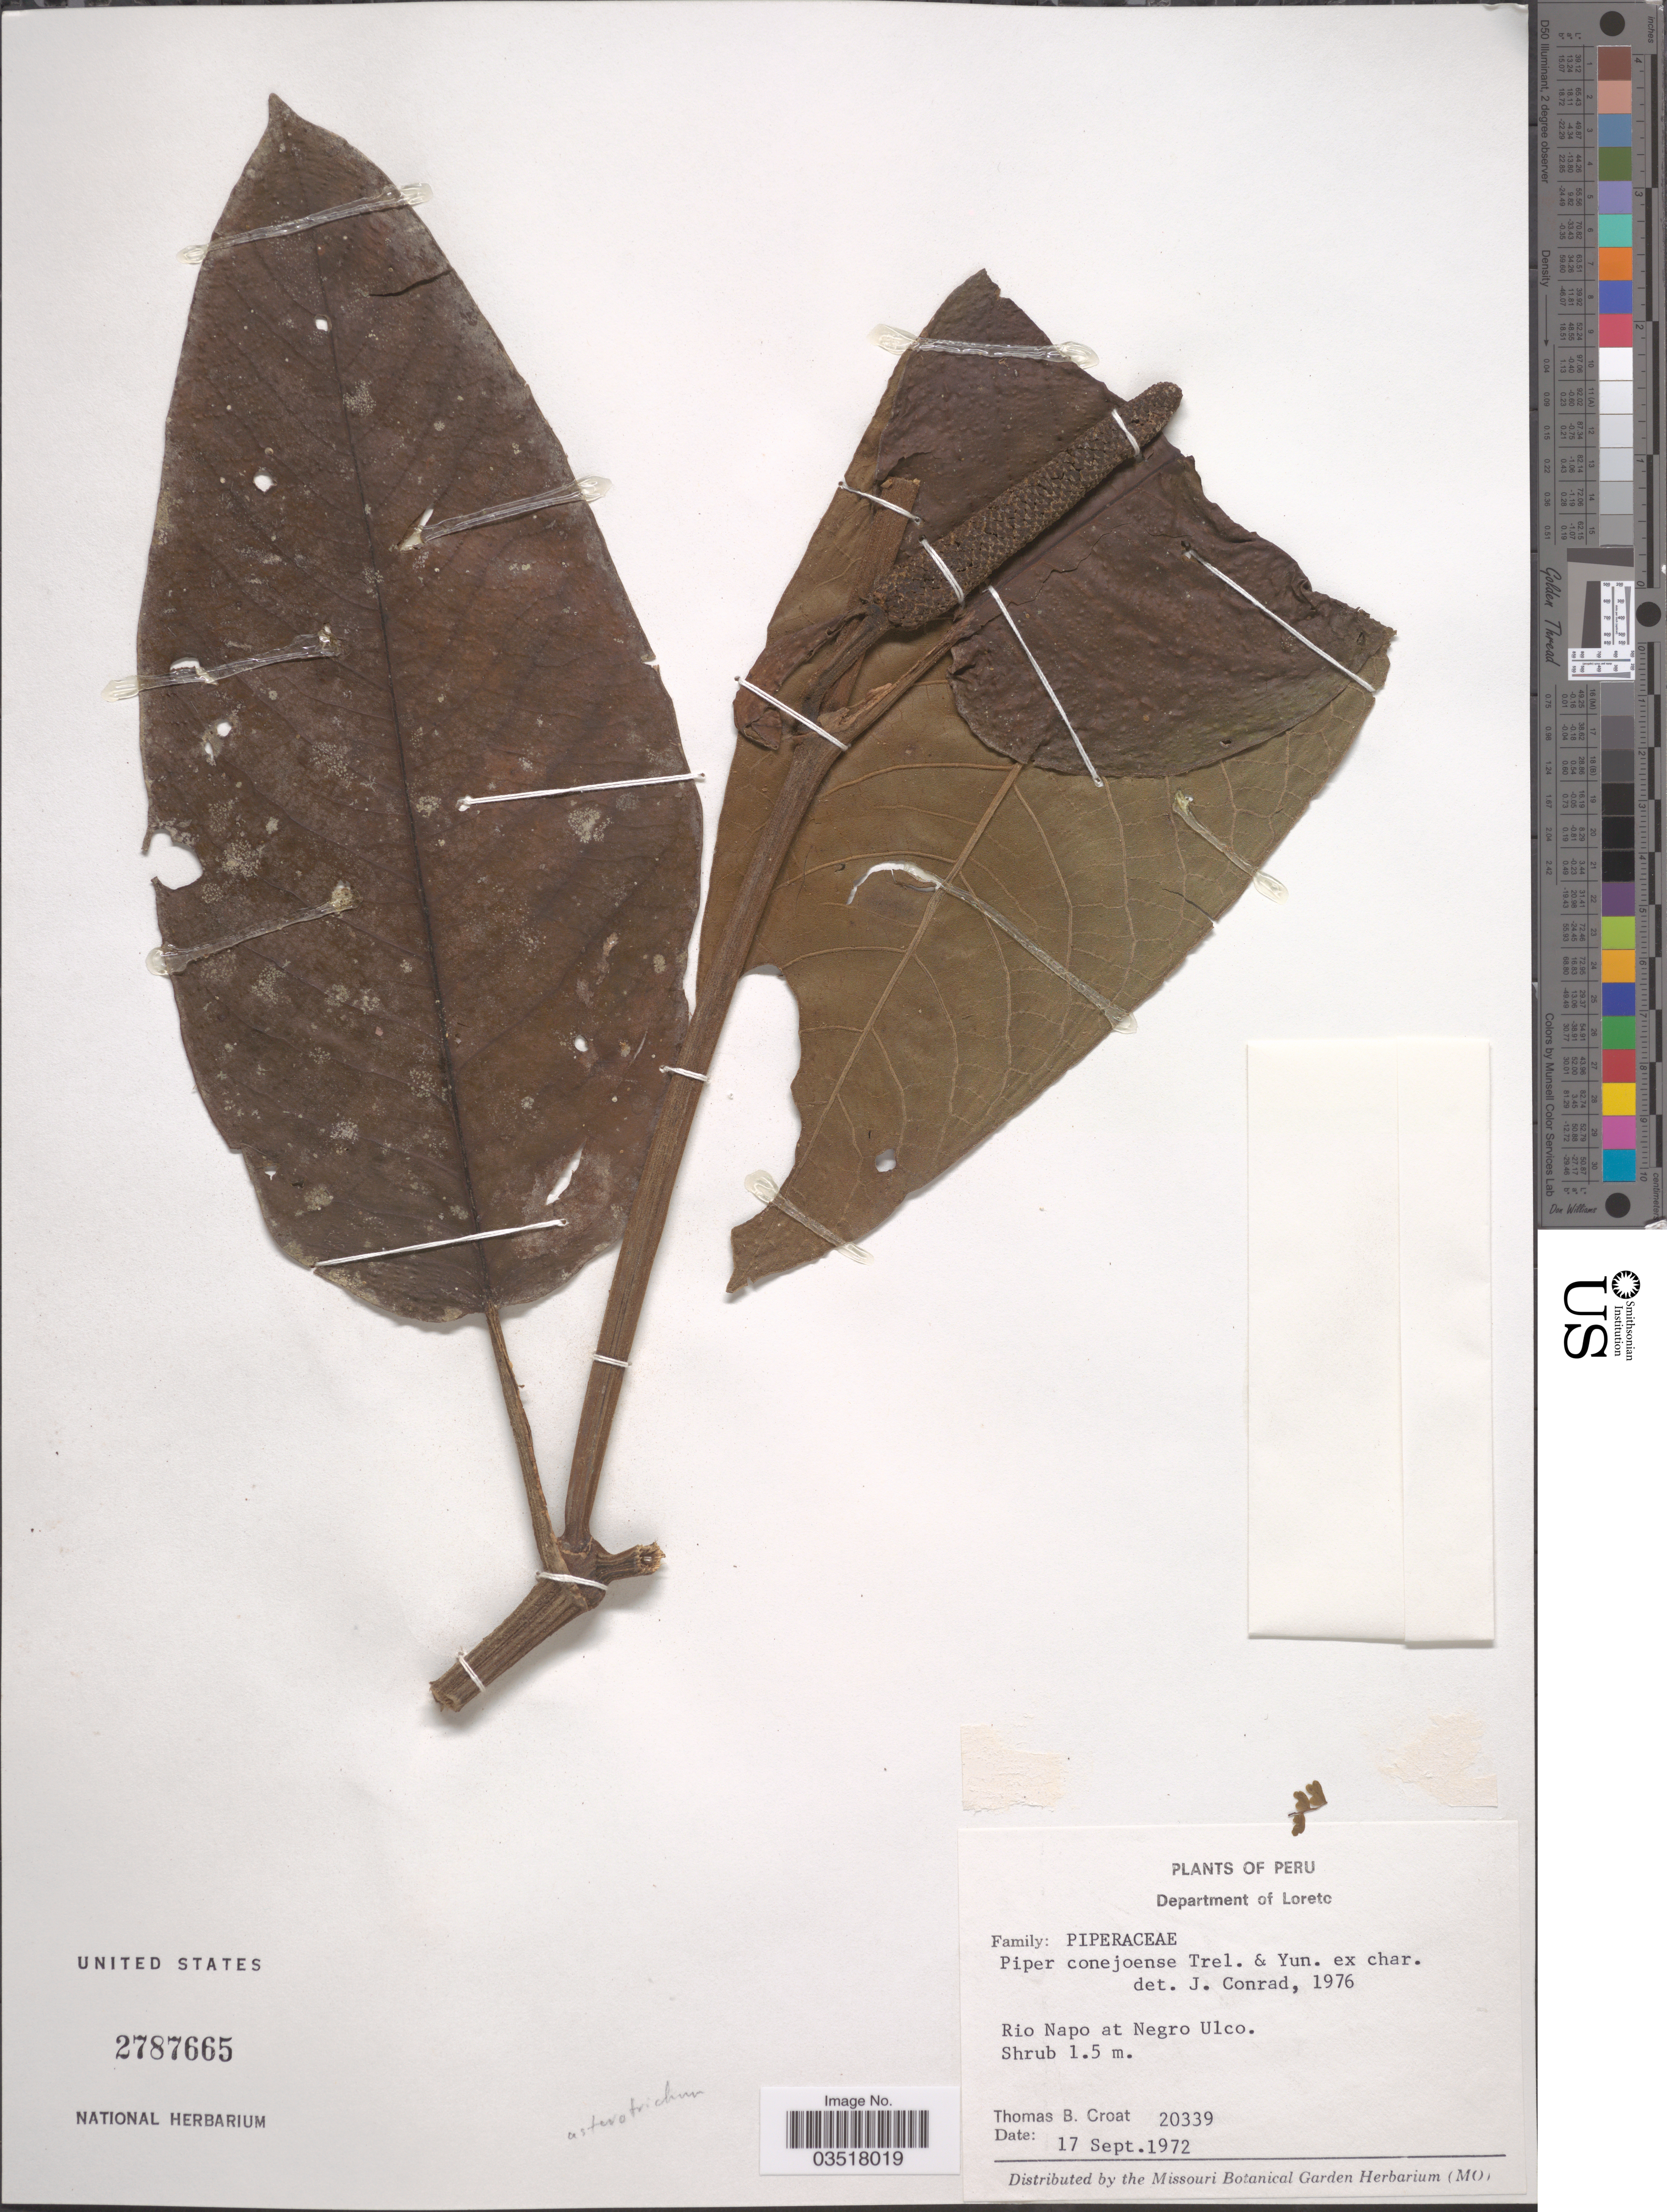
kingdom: Plantae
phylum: Tracheophyta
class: Magnoliopsida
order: Piperales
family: Piperaceae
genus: Piper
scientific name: Piper asterotrichum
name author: C. DC.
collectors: T. B. Croat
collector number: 20339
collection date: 1972-09-17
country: Peru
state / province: Loreto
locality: Department of Loreto. Rio Napo at Negro Ulco.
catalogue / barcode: US 2787665